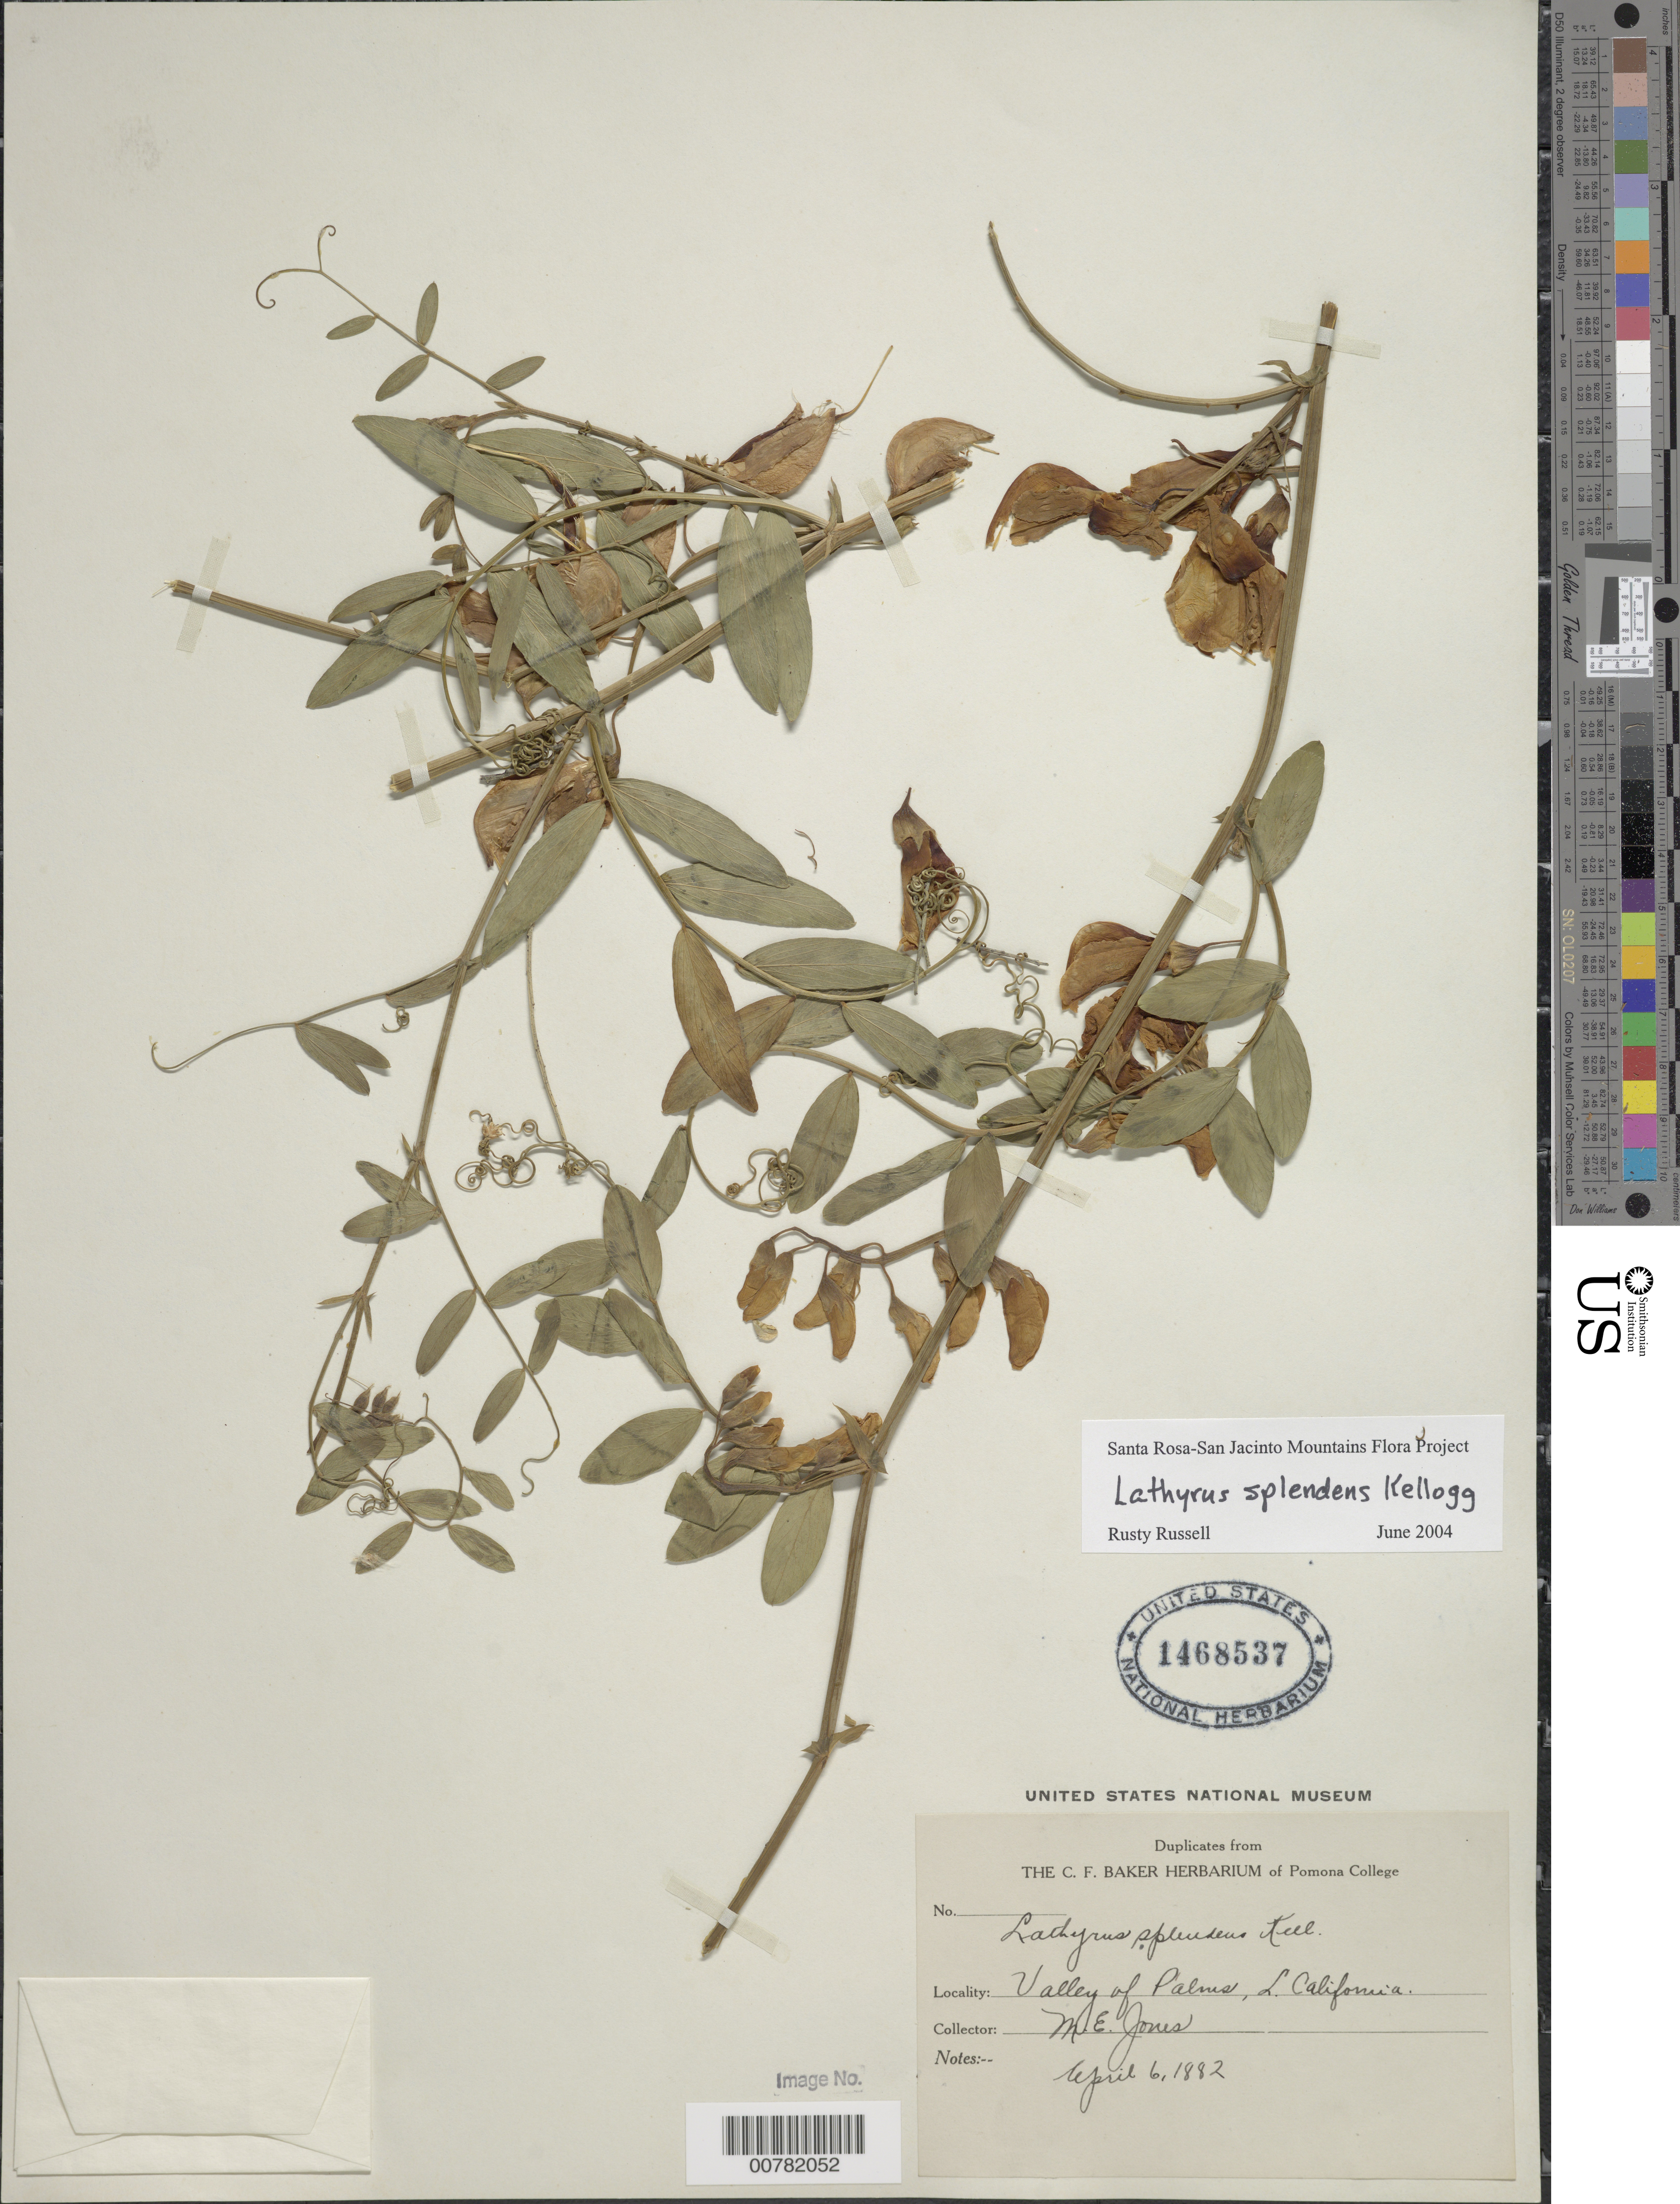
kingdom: Plantae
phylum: Tracheophyta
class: Magnoliopsida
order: Fabales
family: Fabaceae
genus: Lathyrus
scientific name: Lathyrus splendens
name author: Kellogg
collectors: M. E. Jones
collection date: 1882-04-06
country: United States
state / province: California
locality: Valley of Palms, L. California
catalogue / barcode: US 1468537